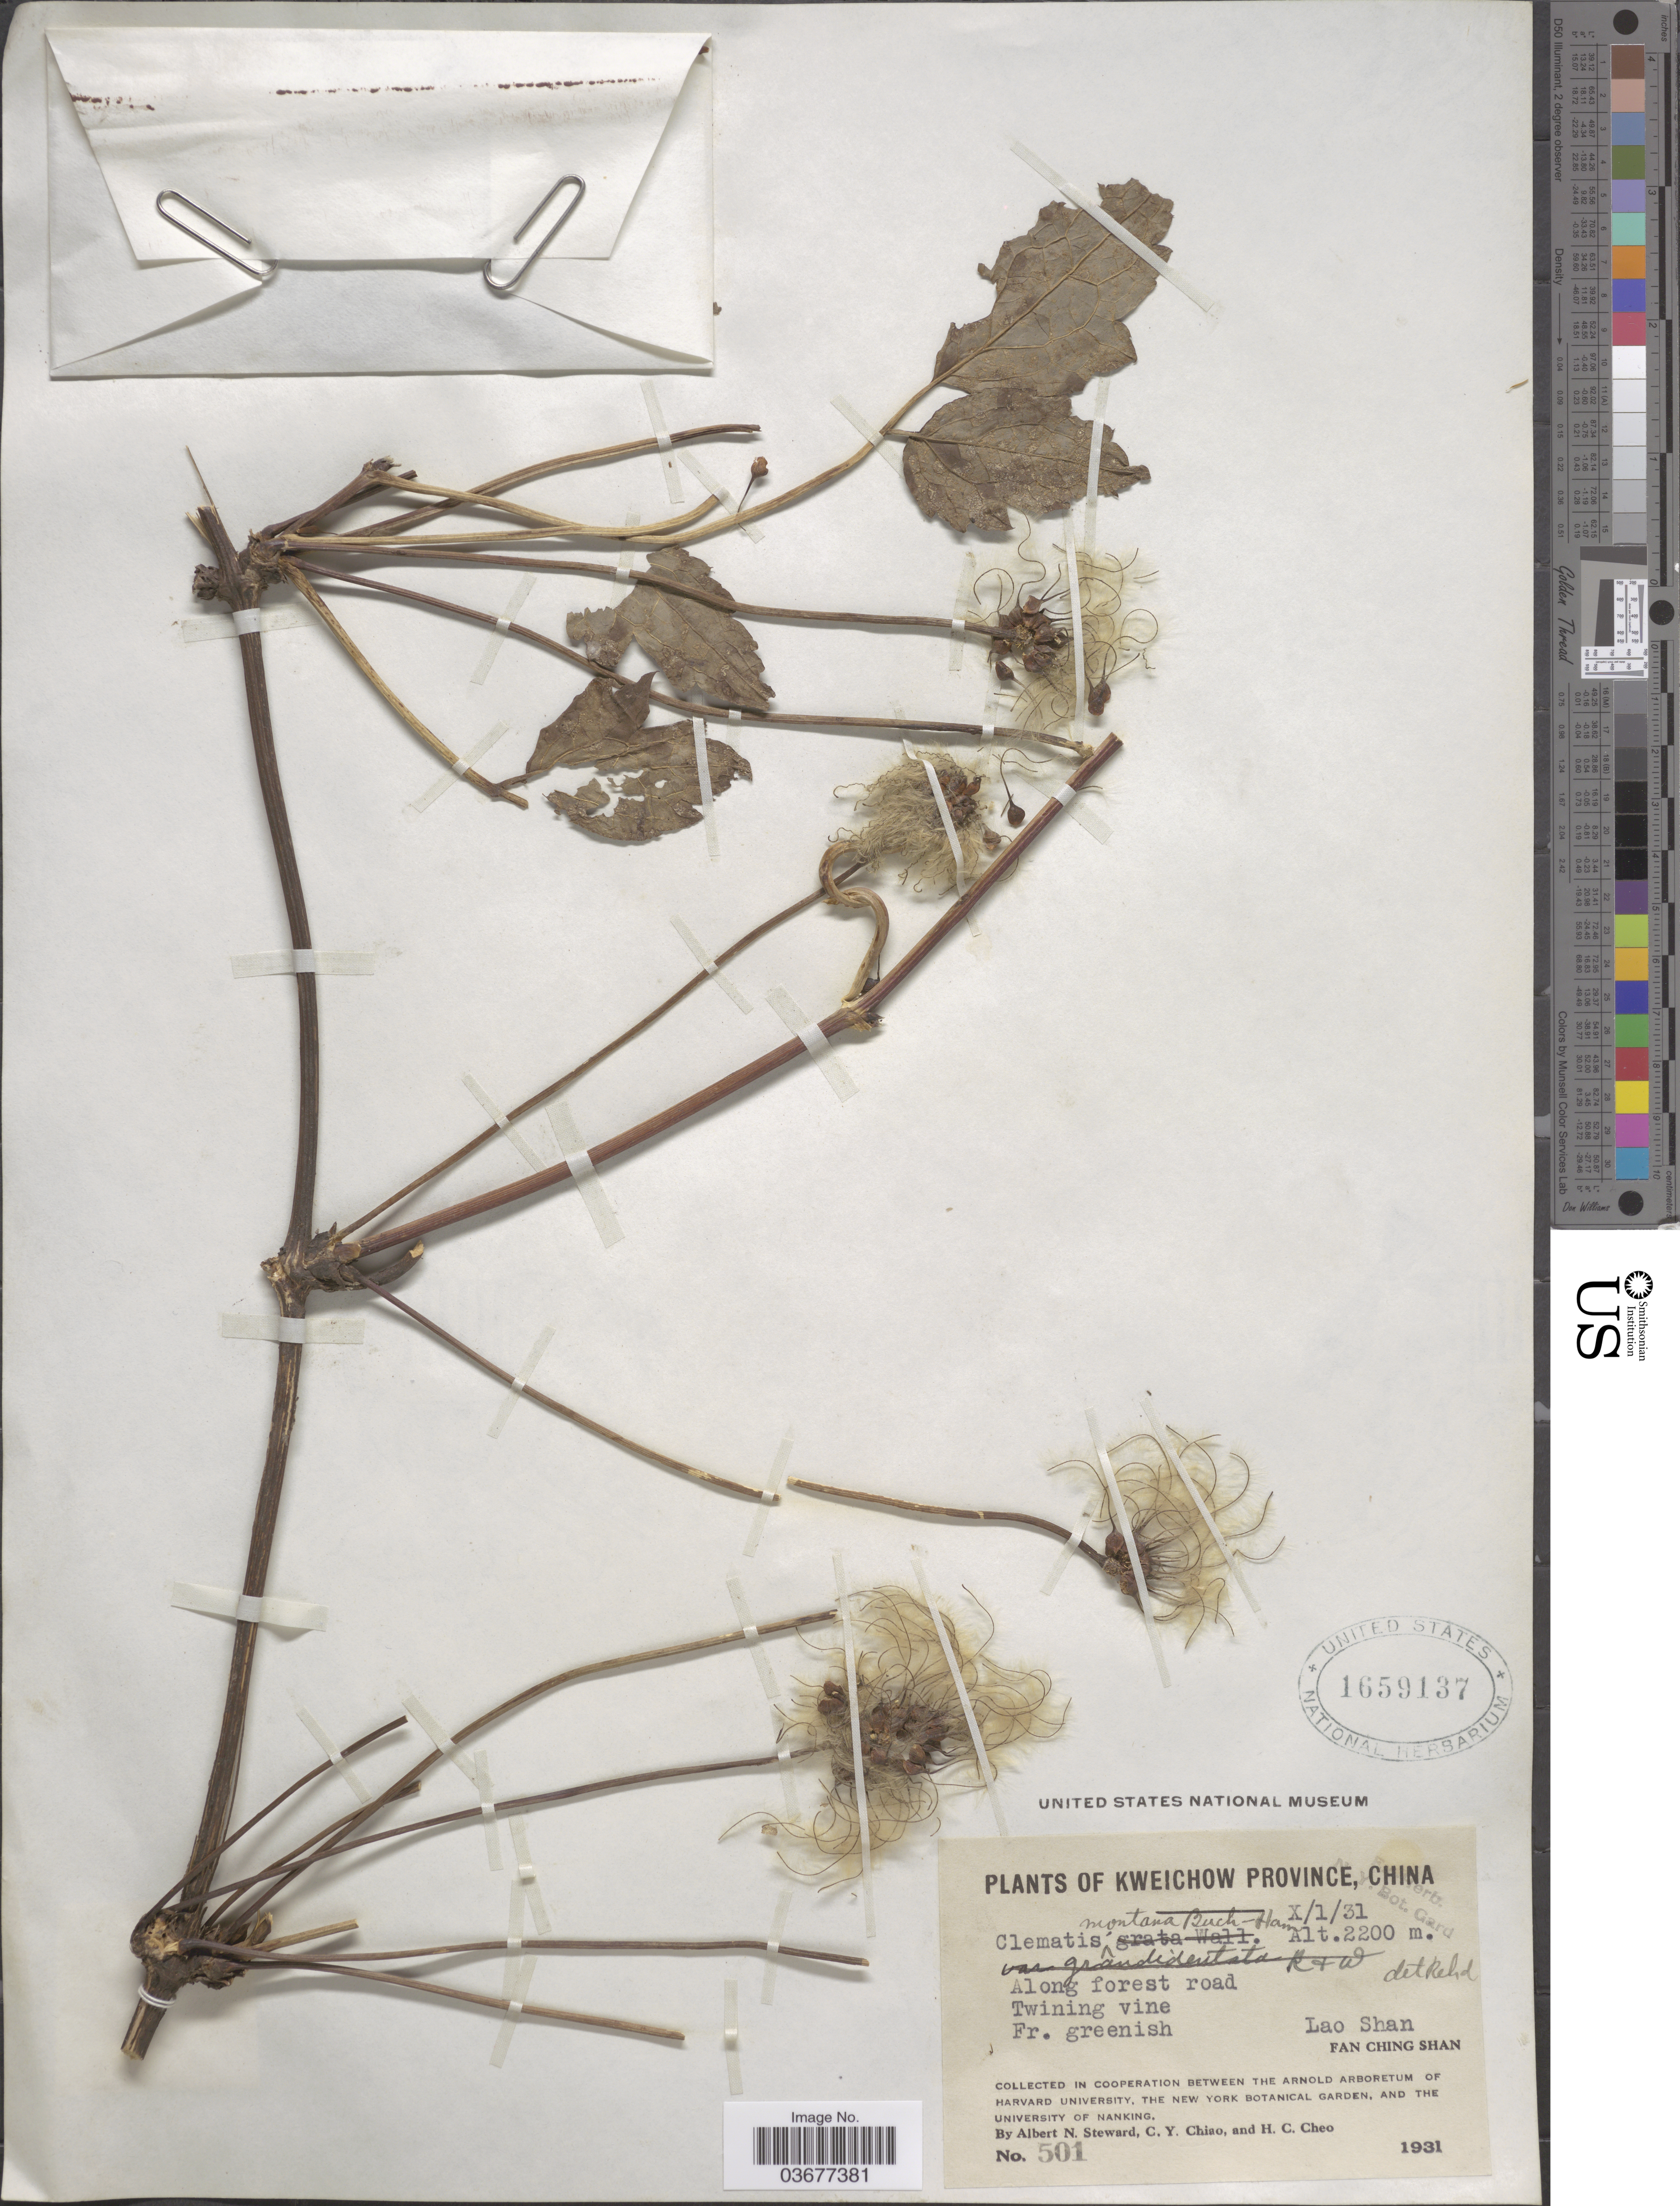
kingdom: Plantae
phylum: Tracheophyta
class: Magnoliopsida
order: Ranunculales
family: Ranunculaceae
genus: Clematis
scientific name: Clematis montana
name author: Buch.-Ham. ex DC.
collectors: A. N. Steward, C. Y. Chiao & H. Cheo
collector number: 501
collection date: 1931-10-01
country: China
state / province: Guizhou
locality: Kweichow Province. Along forest road. Lao Shan. Fan Ching Shan.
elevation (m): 2200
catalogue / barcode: US 1659137